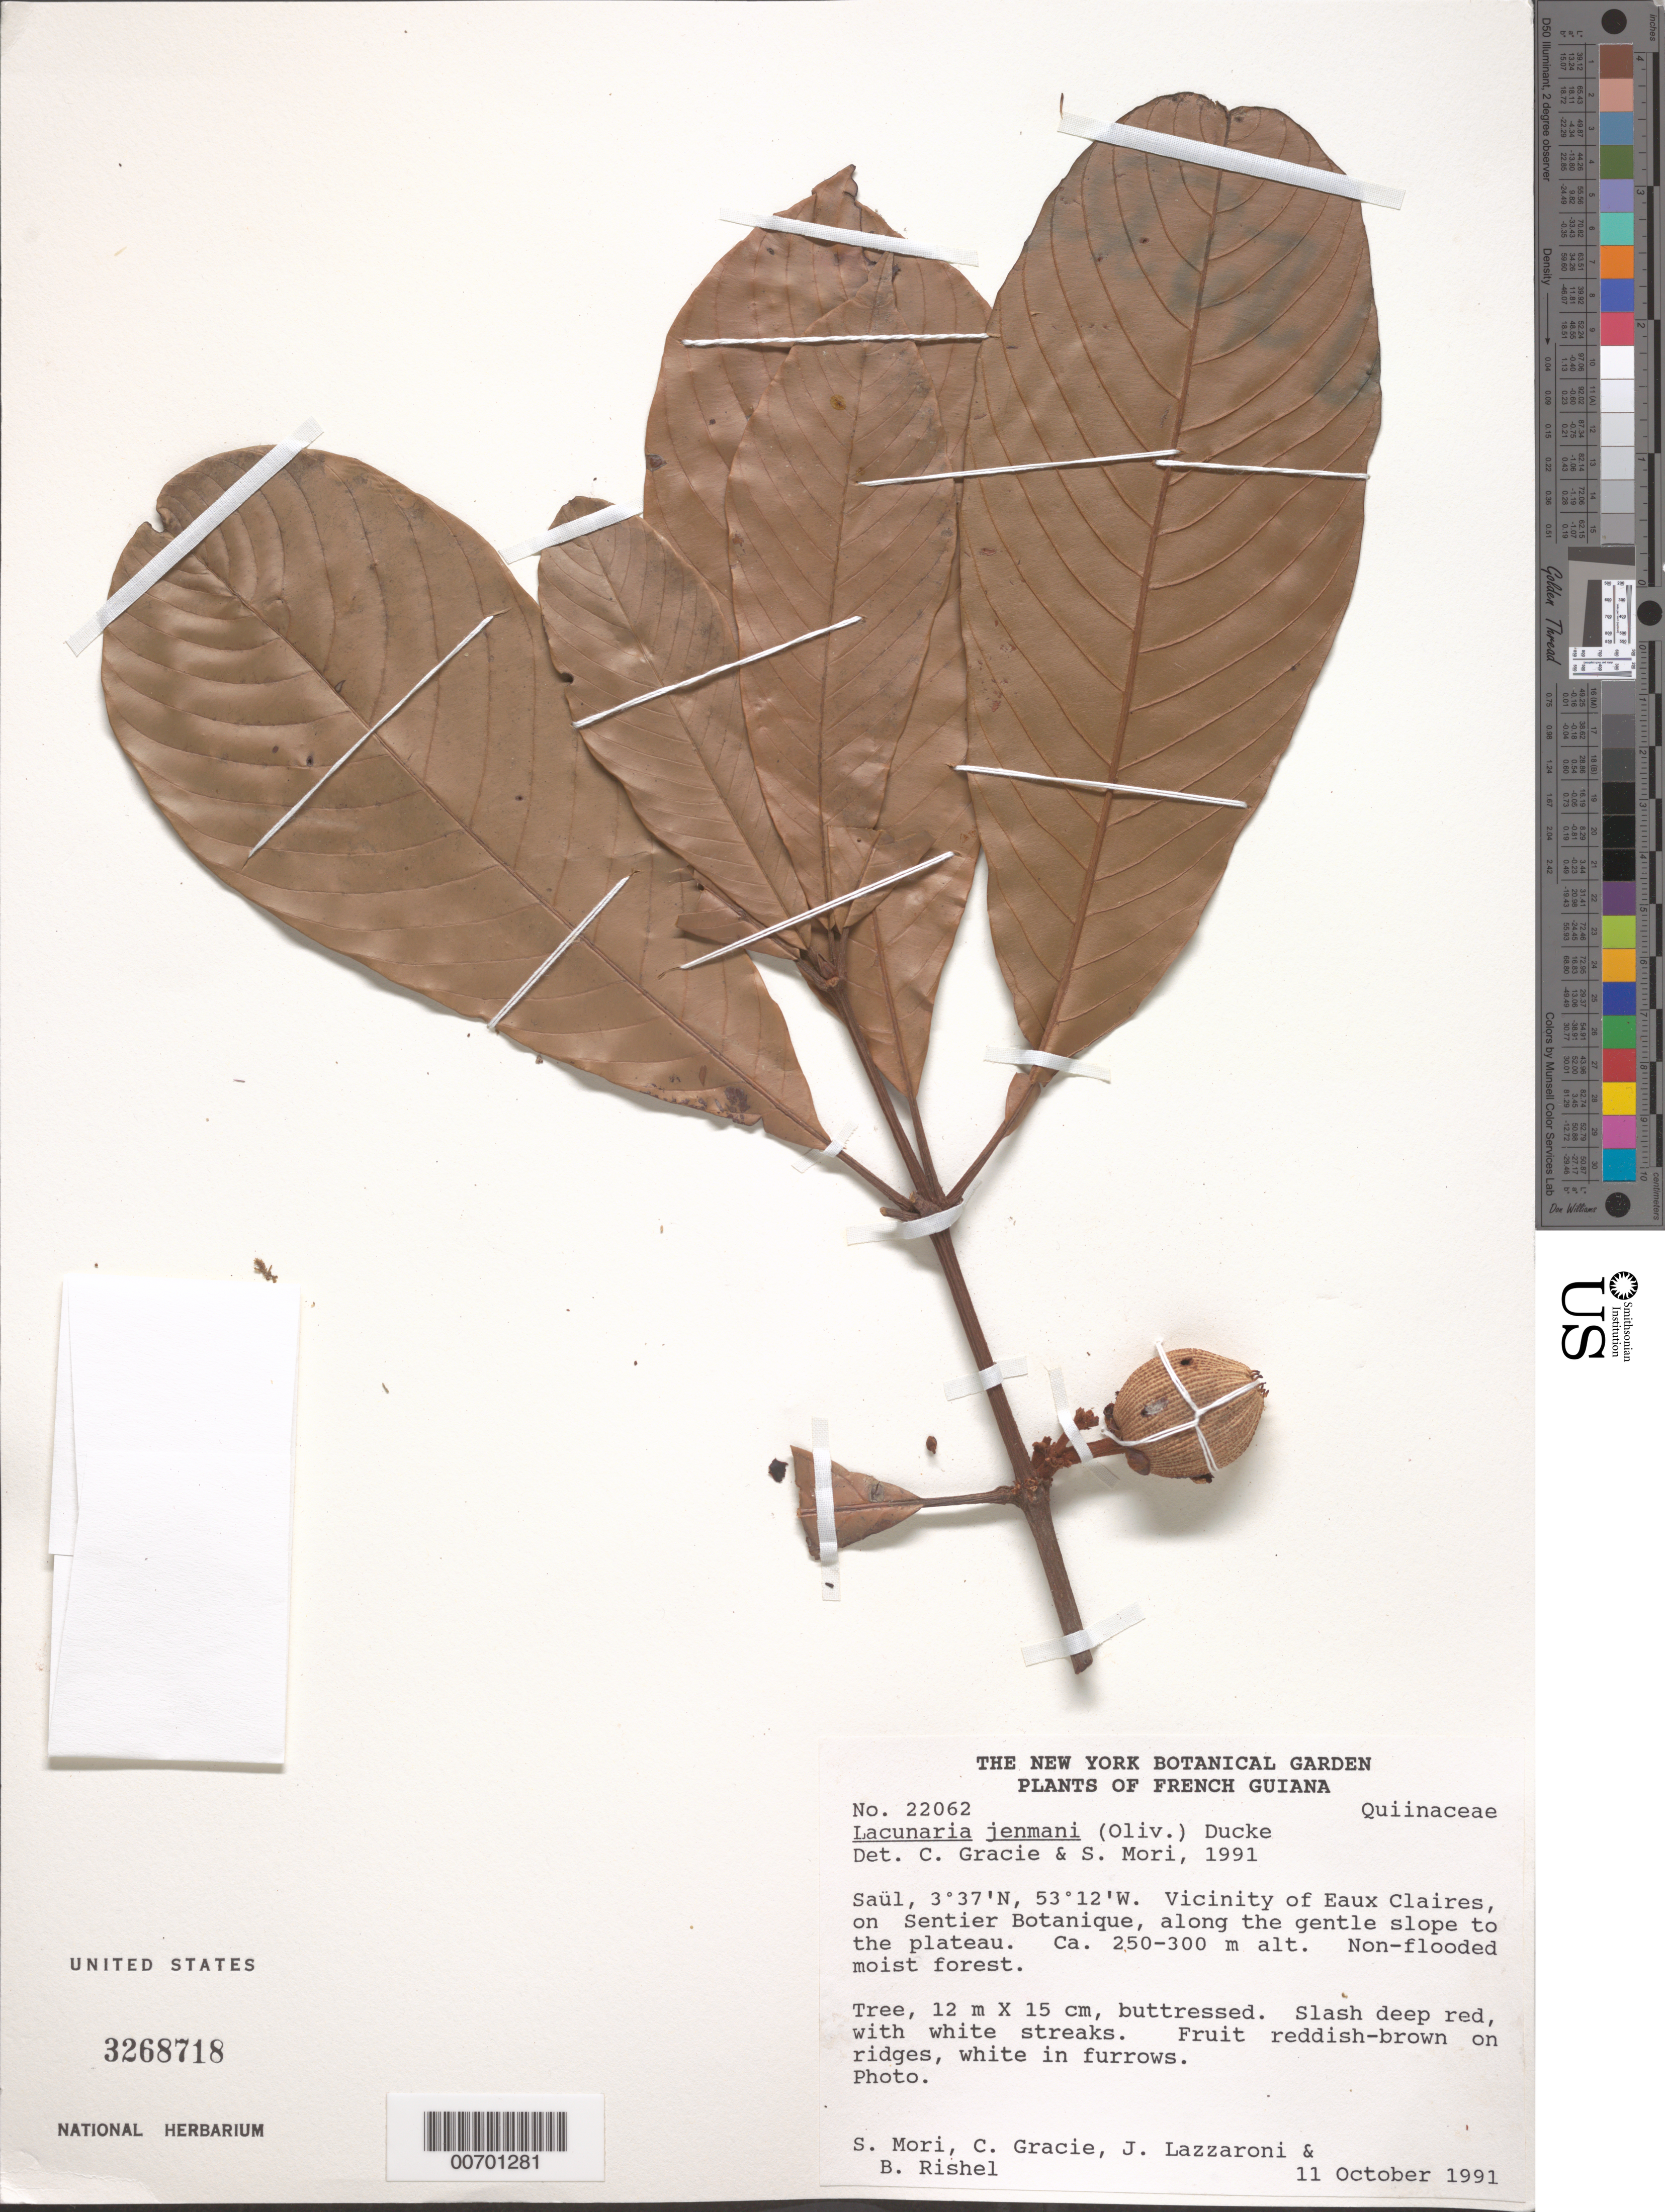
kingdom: Plantae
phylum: Tracheophyta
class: Magnoliopsida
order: Malpighiales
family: Quiinaceae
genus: Lacunaria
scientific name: Lacunaria jenmanii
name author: (Oliv.) Ducke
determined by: Gracie, Carol A.; Mori, Scott A.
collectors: S. Mori, C. A. Gracie, J. Lazzaroni, B. Rishel, D. Russell & F. Wright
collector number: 22062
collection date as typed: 11-Oct-91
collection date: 1991-10-11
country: French Guiana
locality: Saül, vicinity of Eaux Claires on the Sentier Botanique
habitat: Non-flooded moist forest, along the gentle slope to the plateau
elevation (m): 250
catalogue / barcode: US 3268718